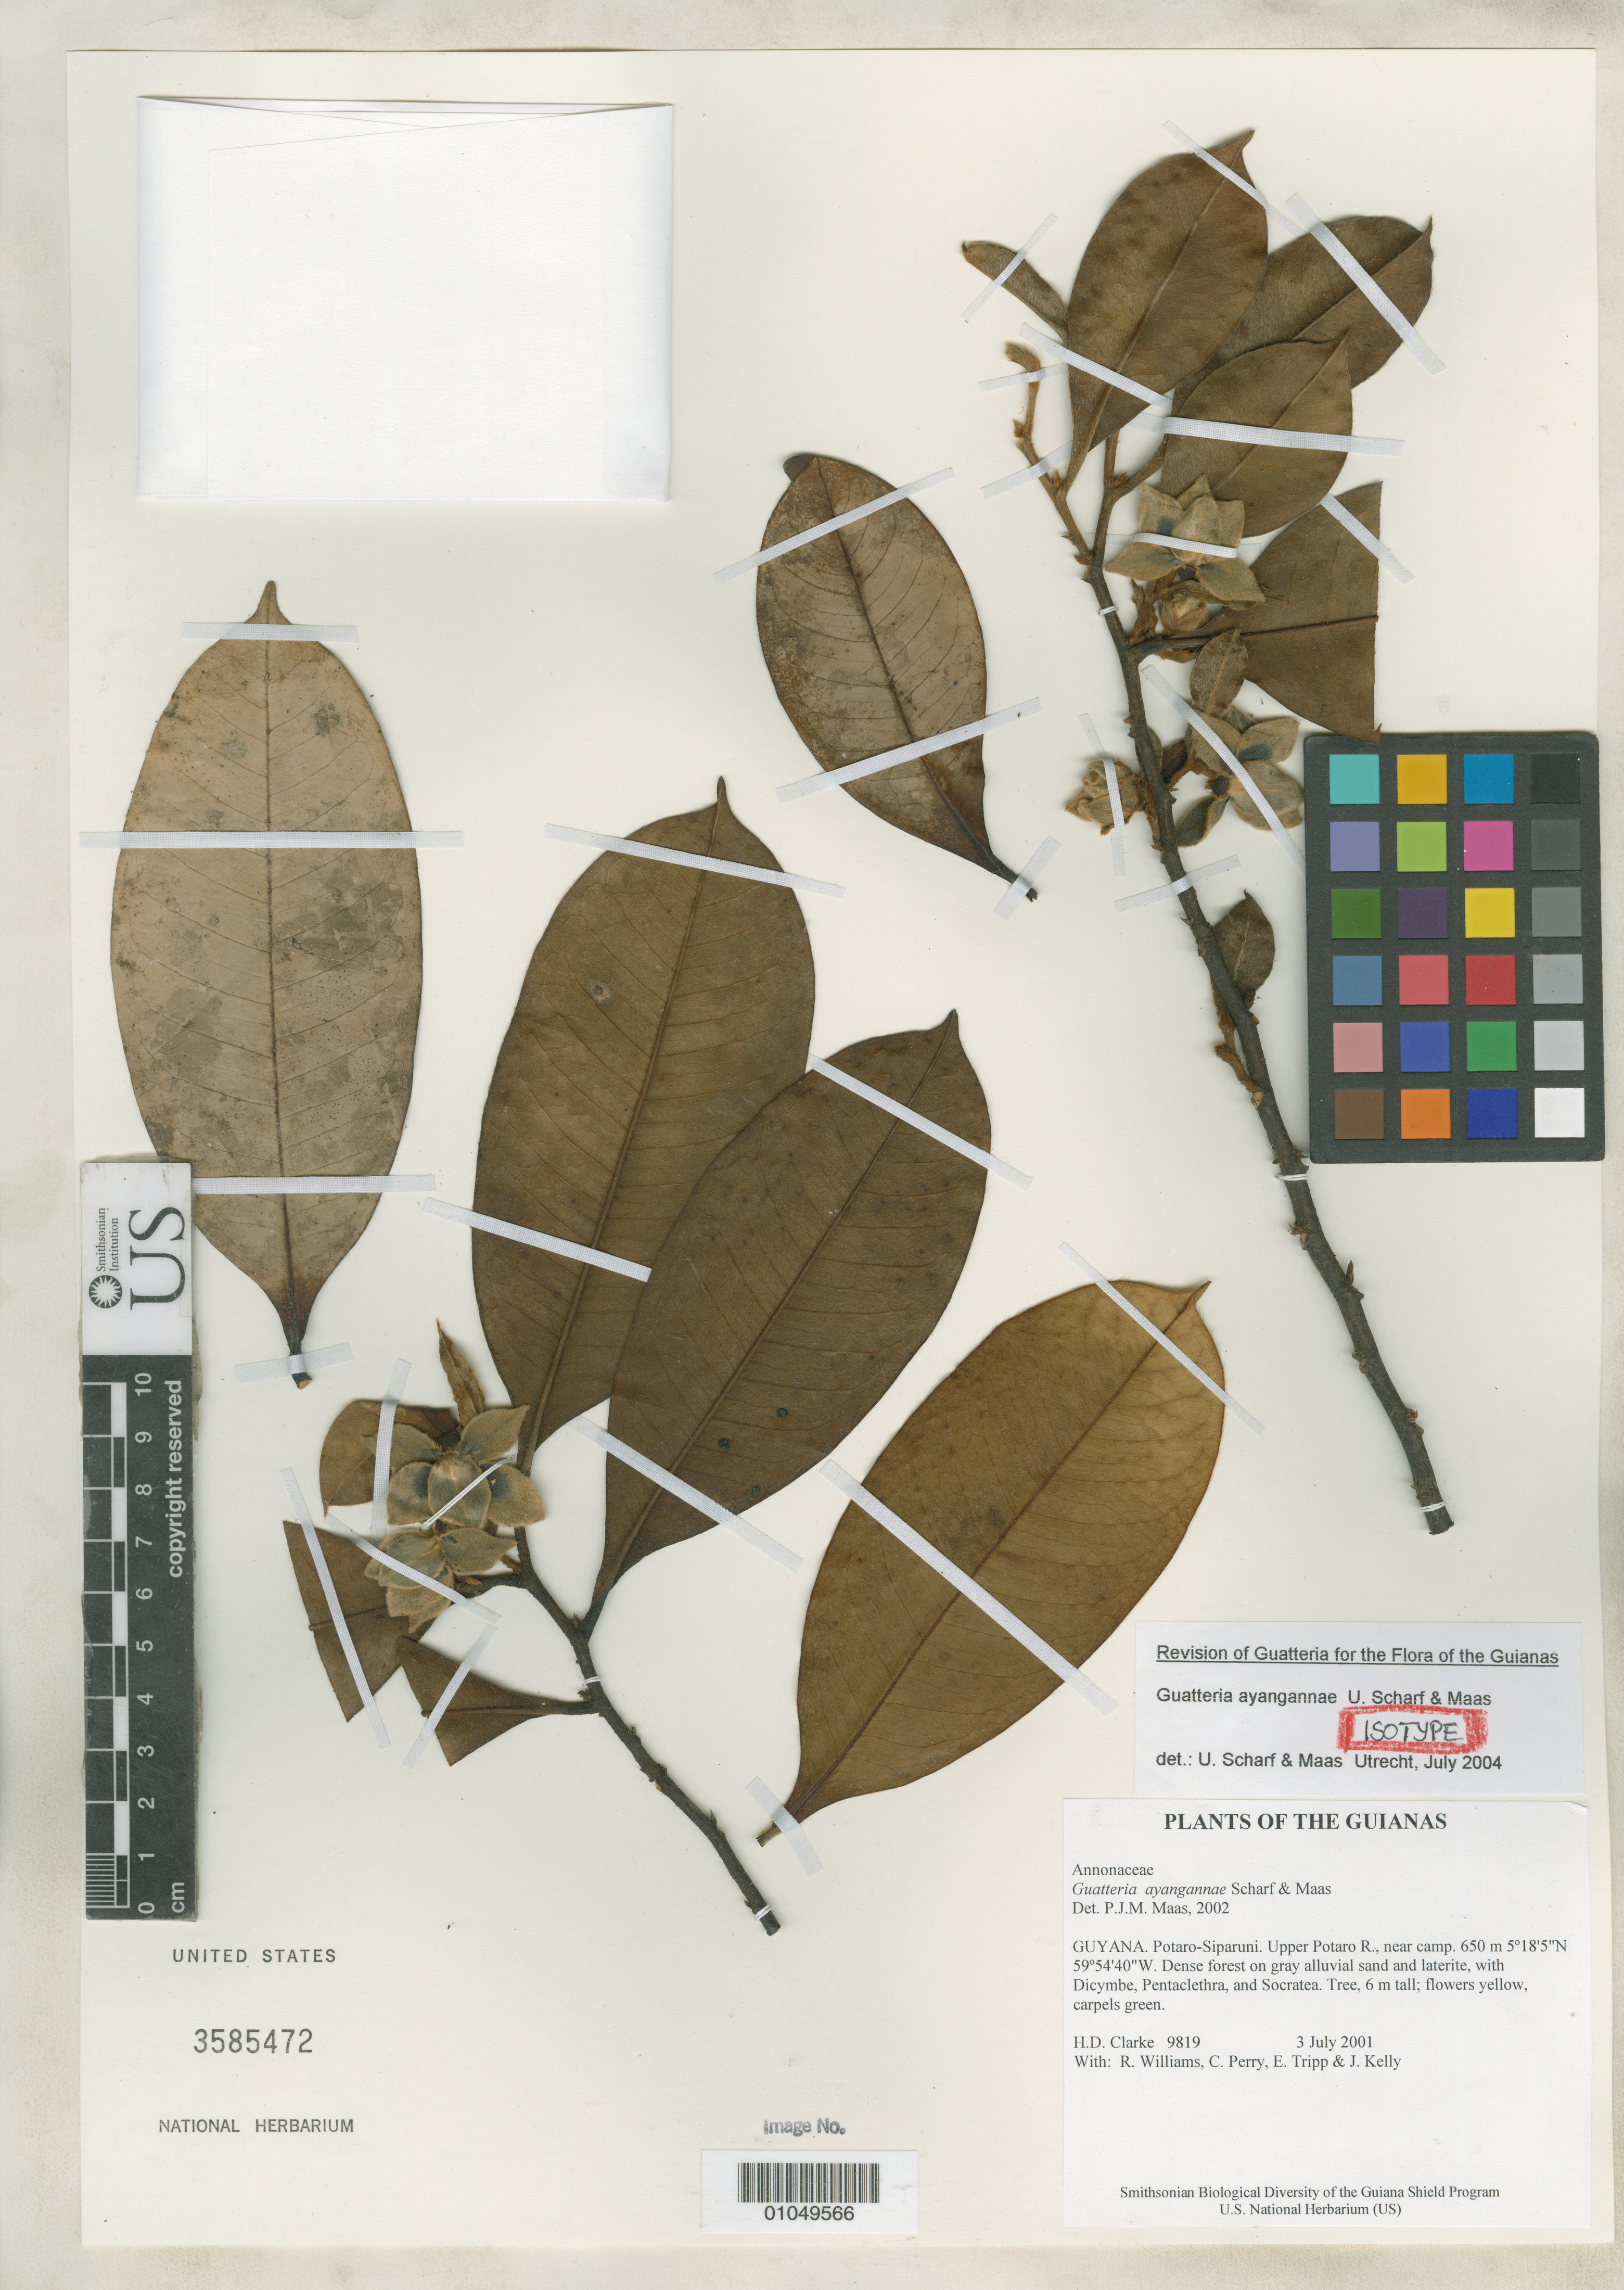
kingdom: Plantae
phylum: Tracheophyta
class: Magnoliopsida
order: Magnoliales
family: Annonaceae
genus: Guatteria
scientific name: Guatteria ayangannae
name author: Scharf & Maas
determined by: Scharf, U.; Maas, P. J.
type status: Isotype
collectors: H. D. Clarke, R. Williams, C. Perry, E. Tripp & J. Kelly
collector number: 9819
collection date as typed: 03 Jul 2001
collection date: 2001-07-03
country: Guyana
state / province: Potaro-Siparuni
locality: Upper Potaro R., near camp.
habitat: Dense forest on gray alluvial sand and laterite.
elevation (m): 650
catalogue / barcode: US 3585472